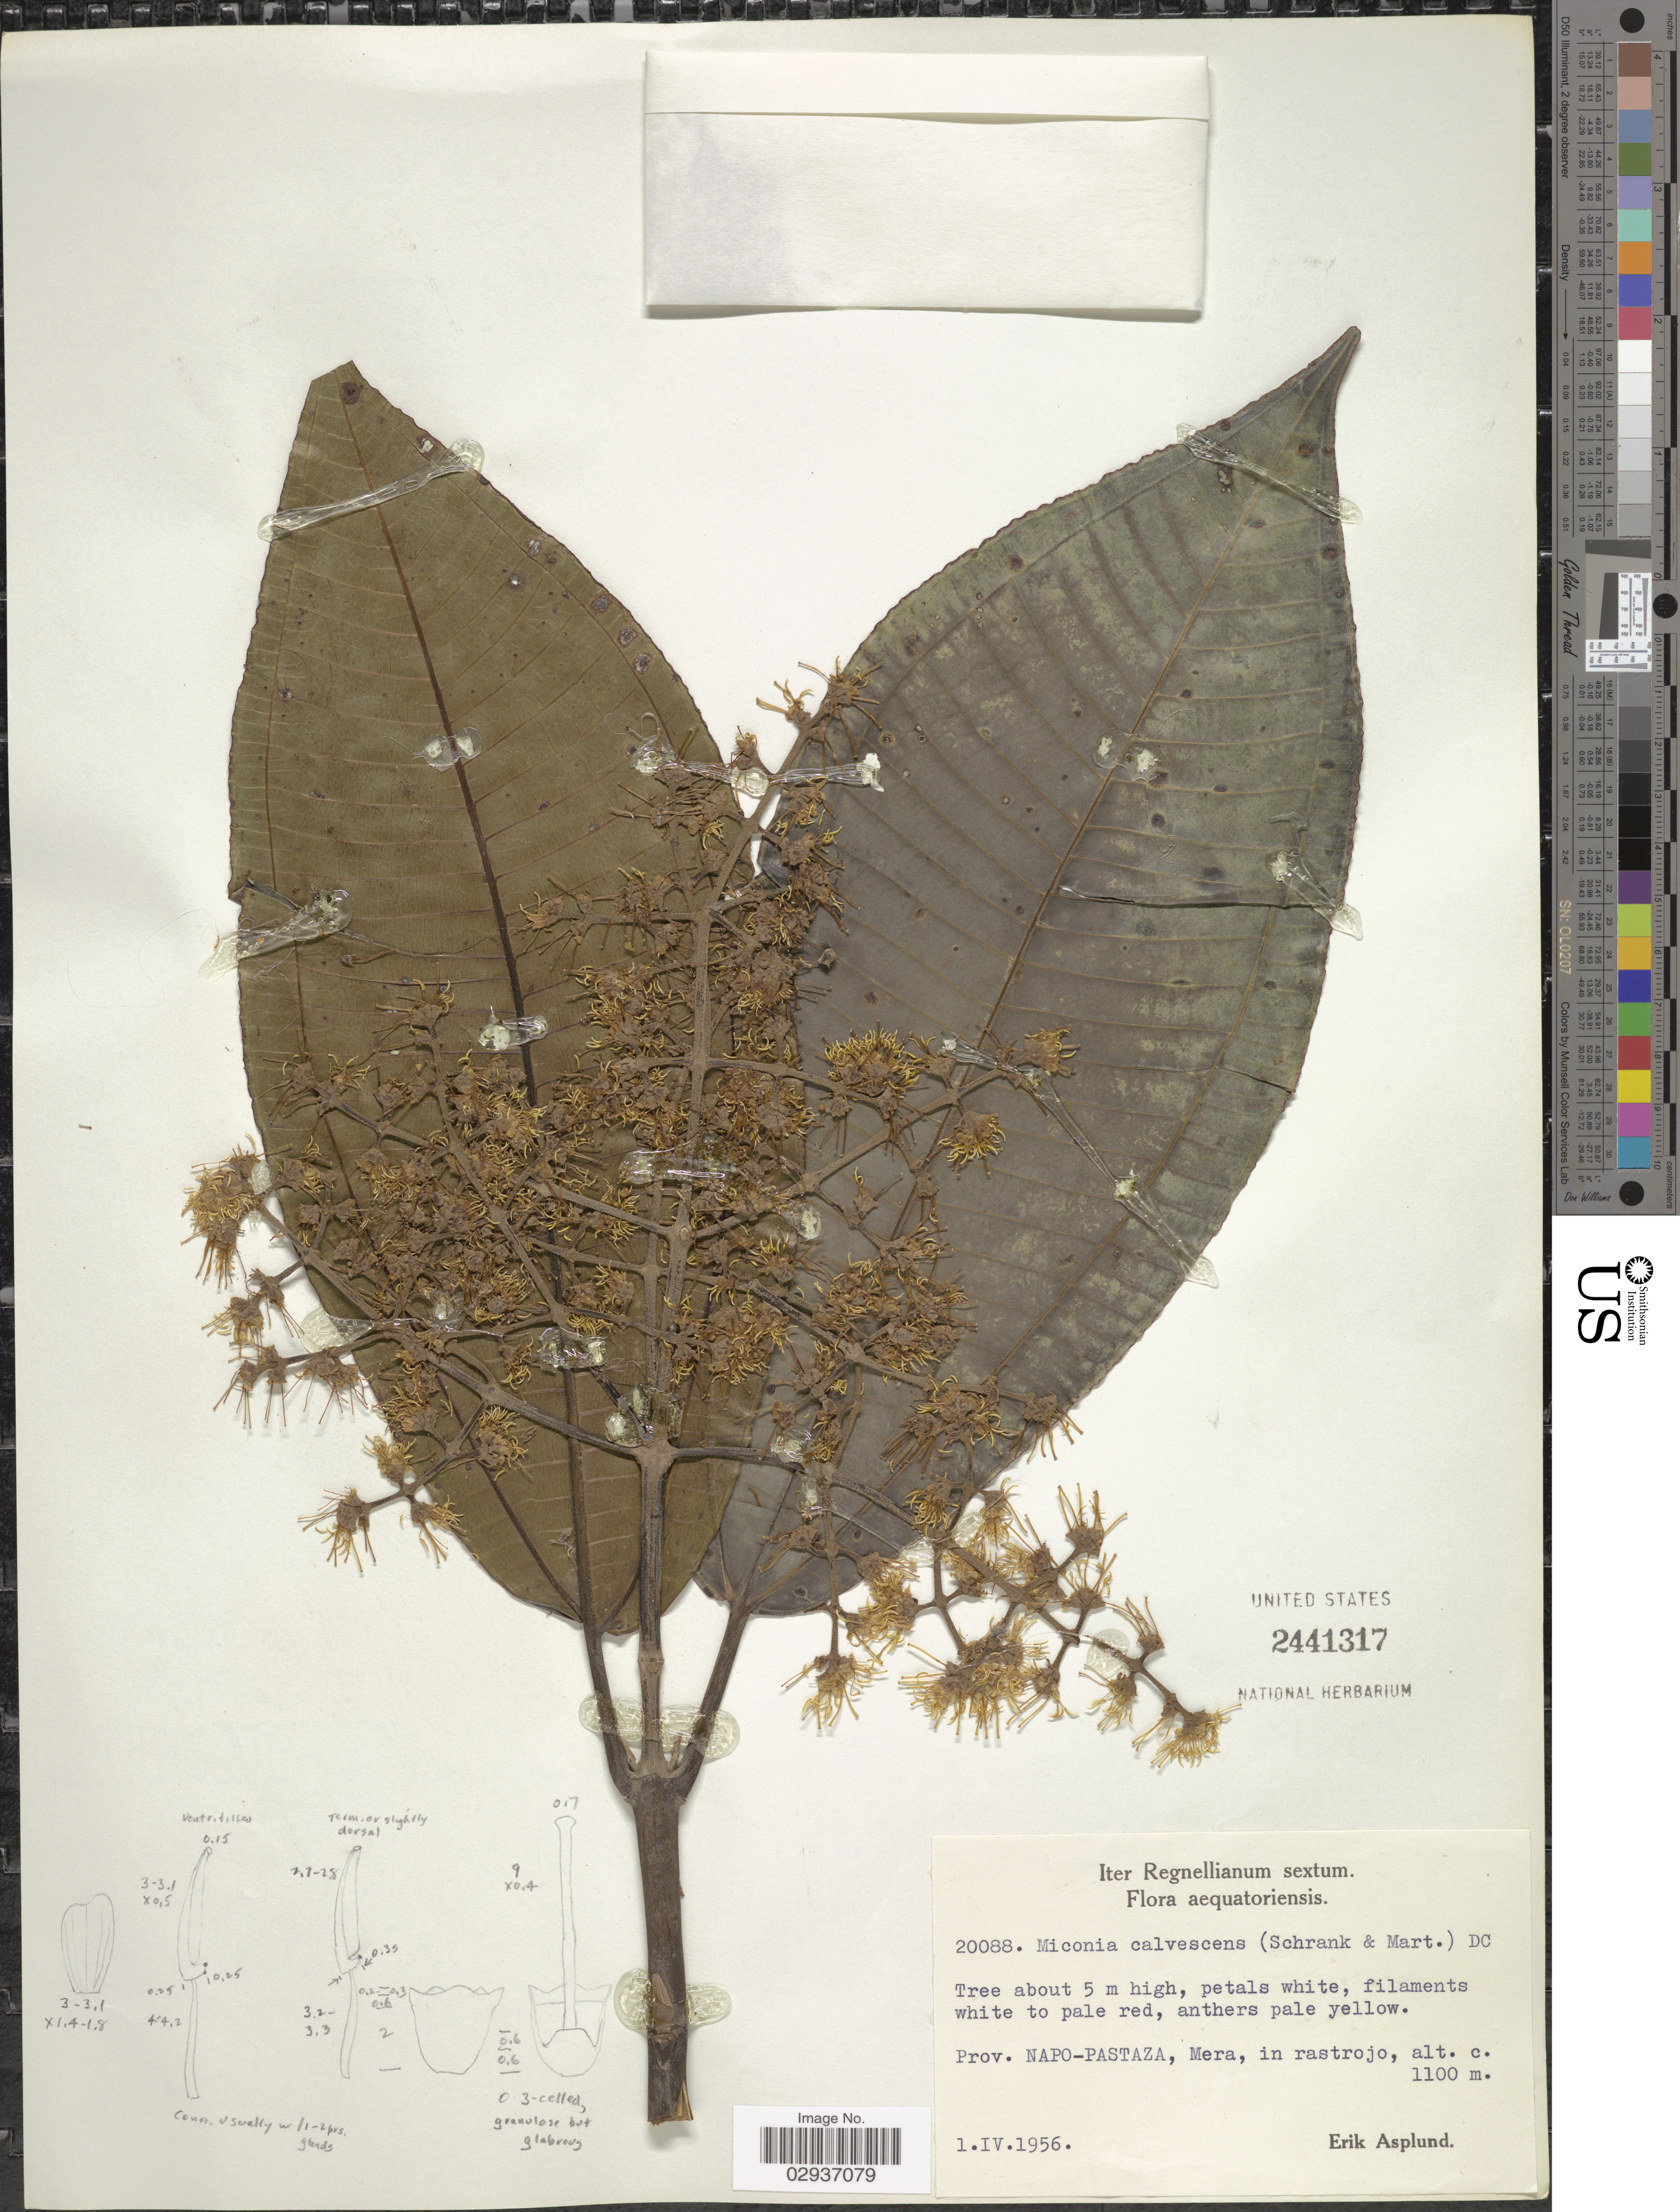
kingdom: Plantae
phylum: Tracheophyta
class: Magnoliopsida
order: Myrtales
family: Melastomataceae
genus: Miconia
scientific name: Miconia calvescens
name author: DC.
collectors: E. Asplund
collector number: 20088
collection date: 1956-04-01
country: Ecuador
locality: Prov. Napo-Pastaza, Mera, in rastrojo.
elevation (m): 1100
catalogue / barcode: US 2441317